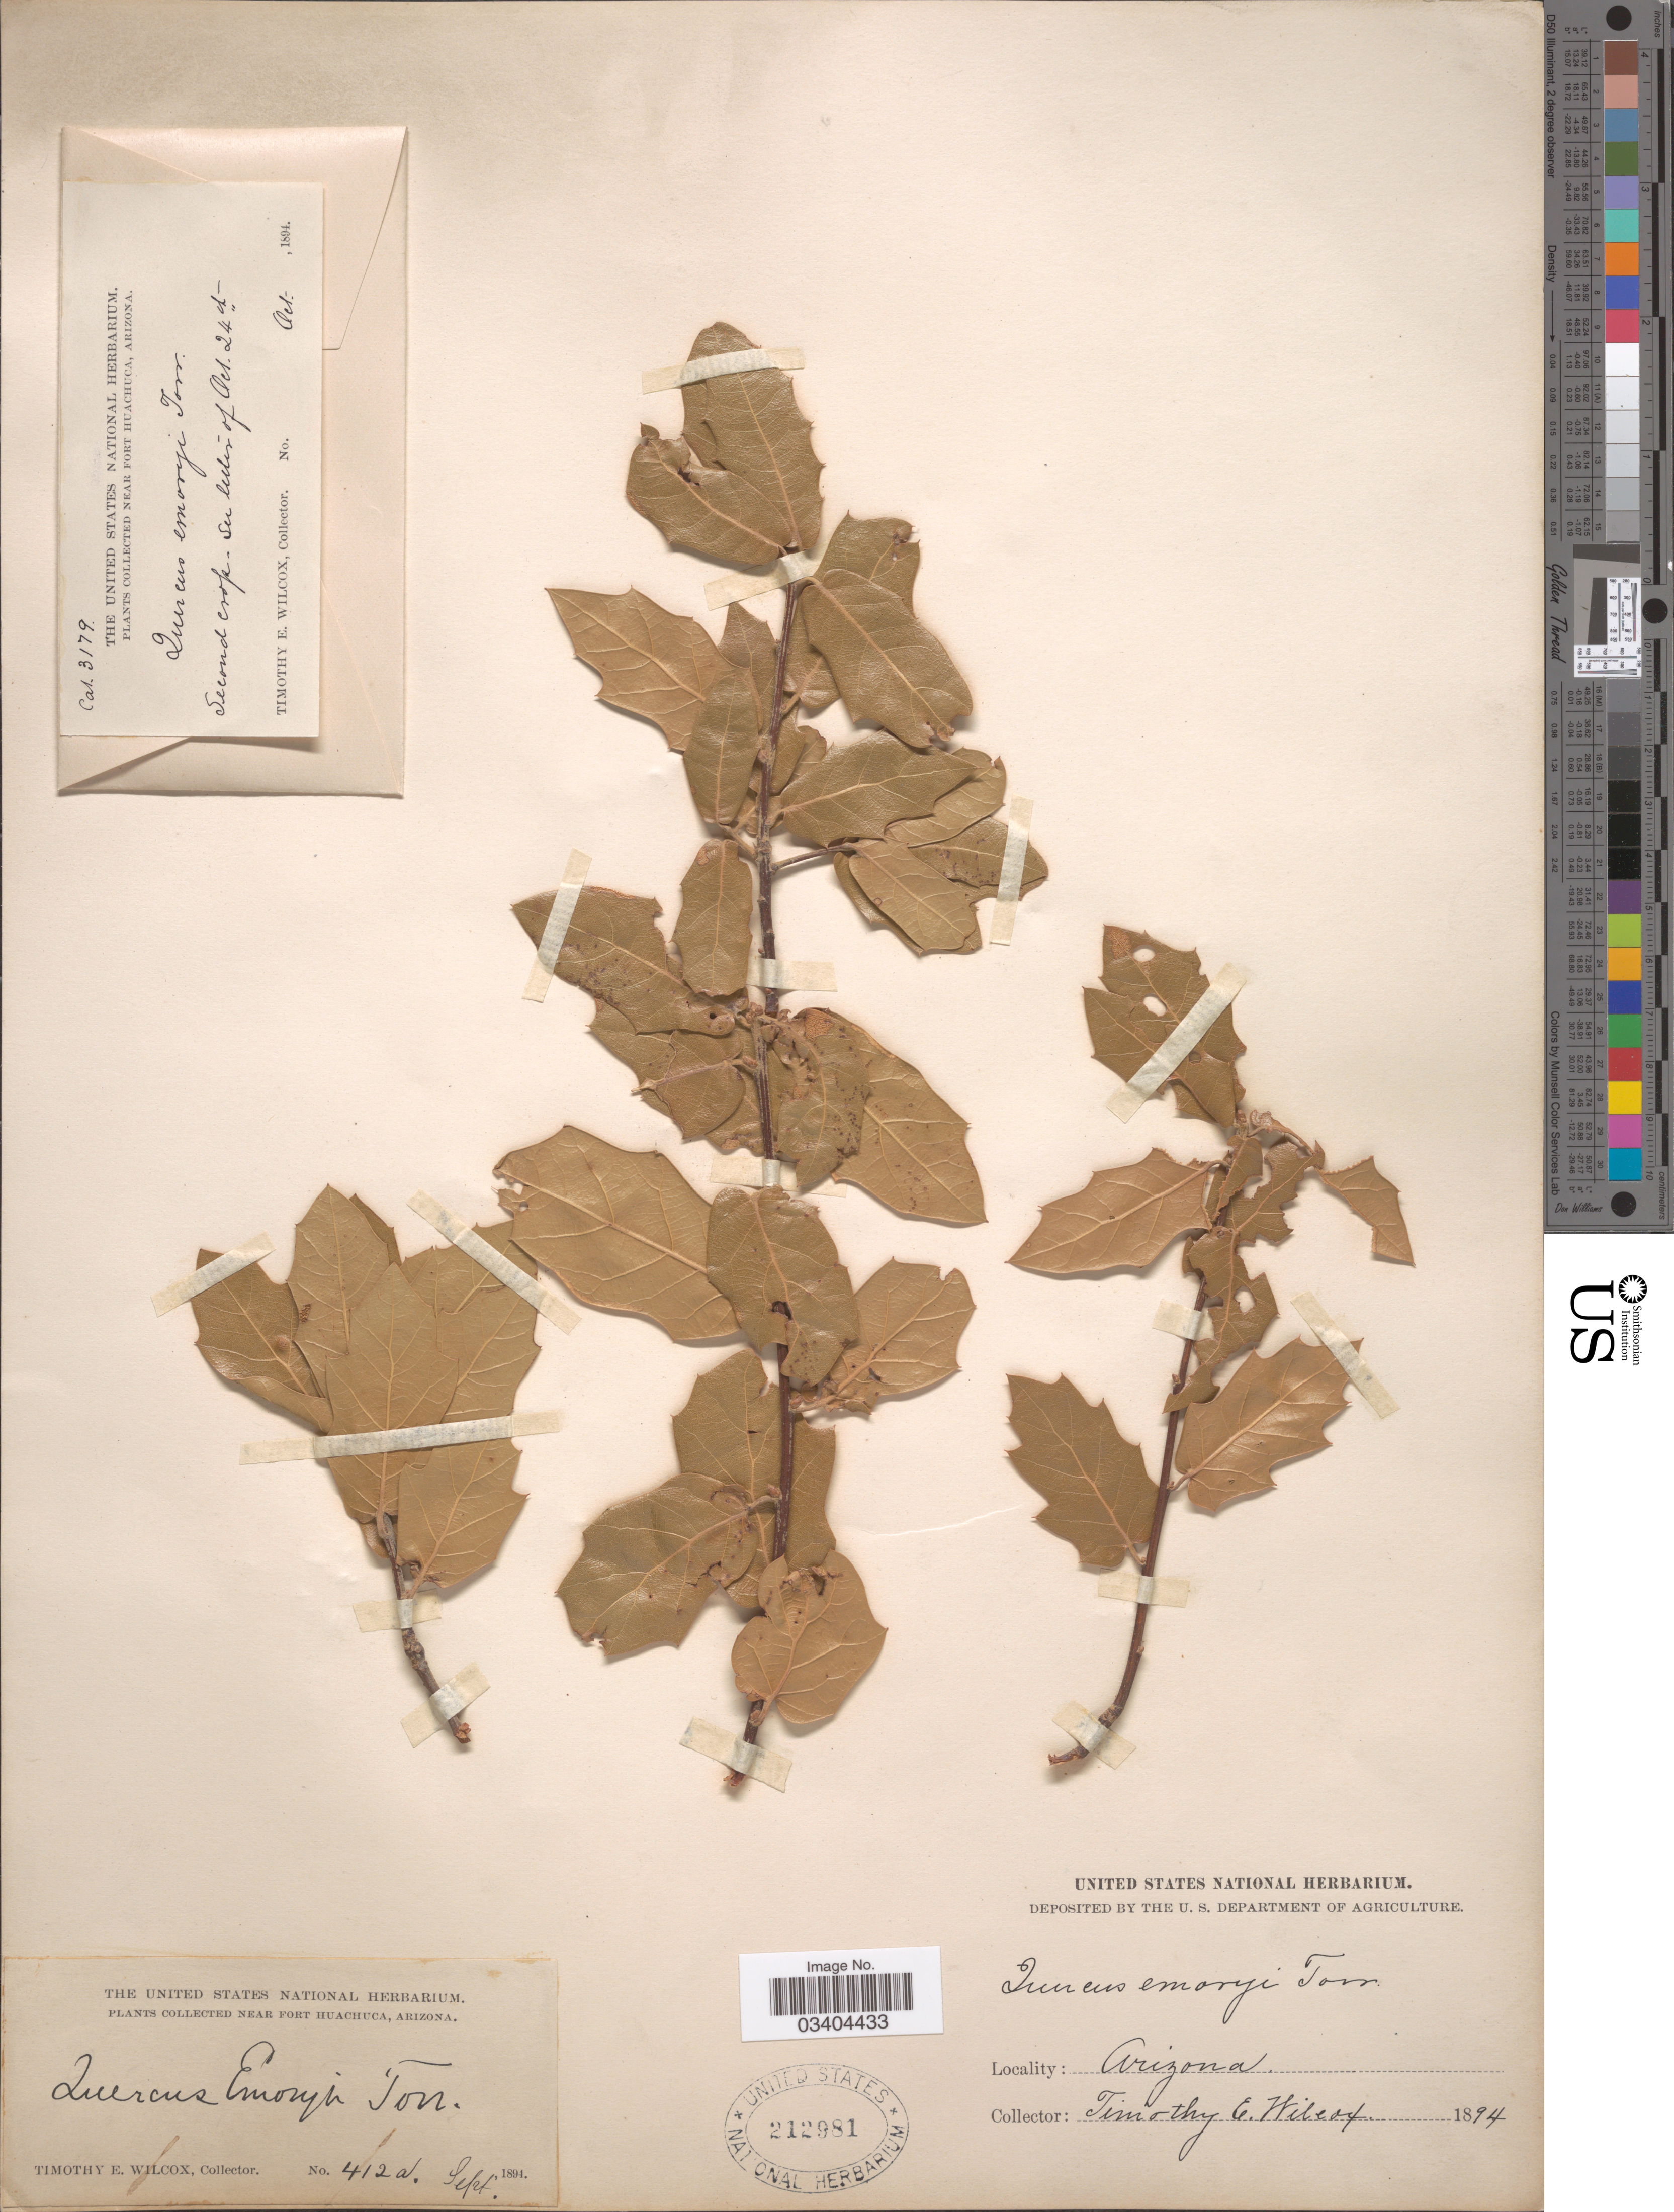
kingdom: Plantae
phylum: Tracheophyta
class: Magnoliopsida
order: Fagales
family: Fagaceae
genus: Quercus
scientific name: Quercus emoryi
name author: Torr. in Emory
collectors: T. E. Wilcox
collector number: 412a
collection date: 1894-09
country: United States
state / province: Arizona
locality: Near Fort Huachuca.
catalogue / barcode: US 212981